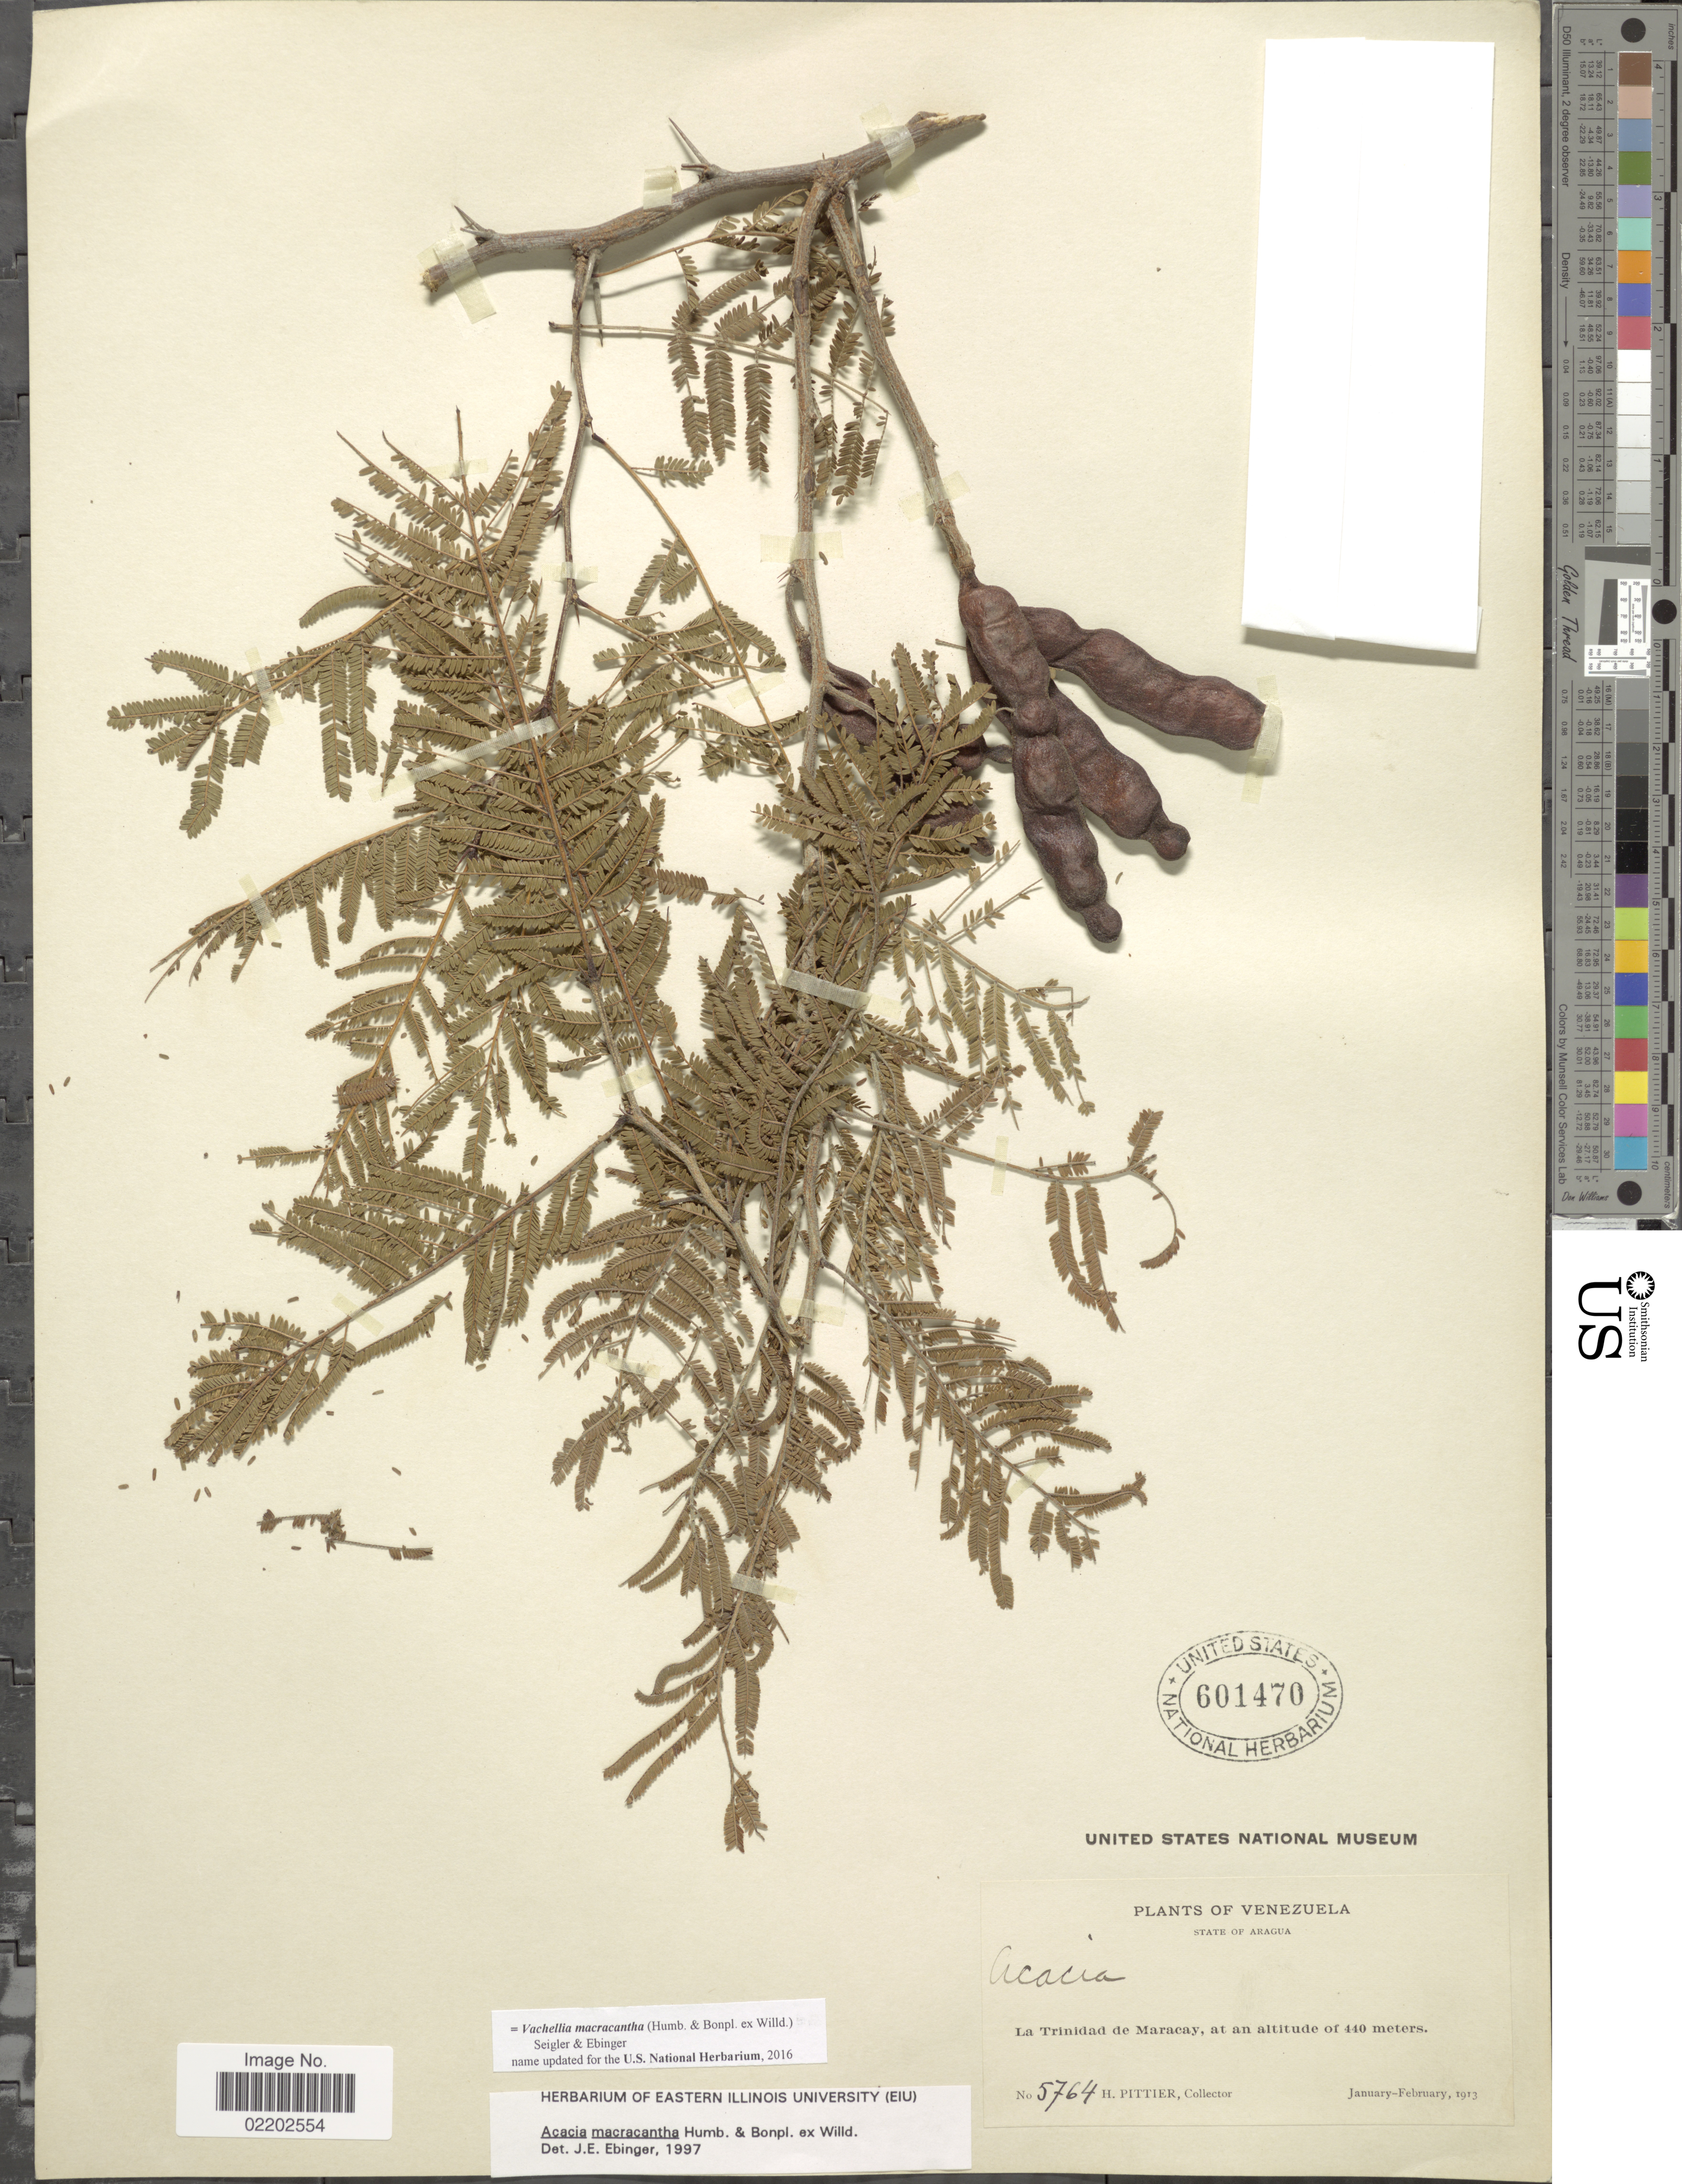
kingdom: Plantae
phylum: Tracheophyta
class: Magnoliopsida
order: Fabales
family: Fabaceae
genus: Vachellia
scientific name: Vachellia macracantha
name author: (Humb. & Bonpl. ex Willd.) Seigler & Ebinger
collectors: H. F. Pittier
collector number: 5764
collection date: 1913-01/1913-02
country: Venezuela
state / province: Aragua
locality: La Trinidad de Maracay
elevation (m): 440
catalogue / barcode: US 601470